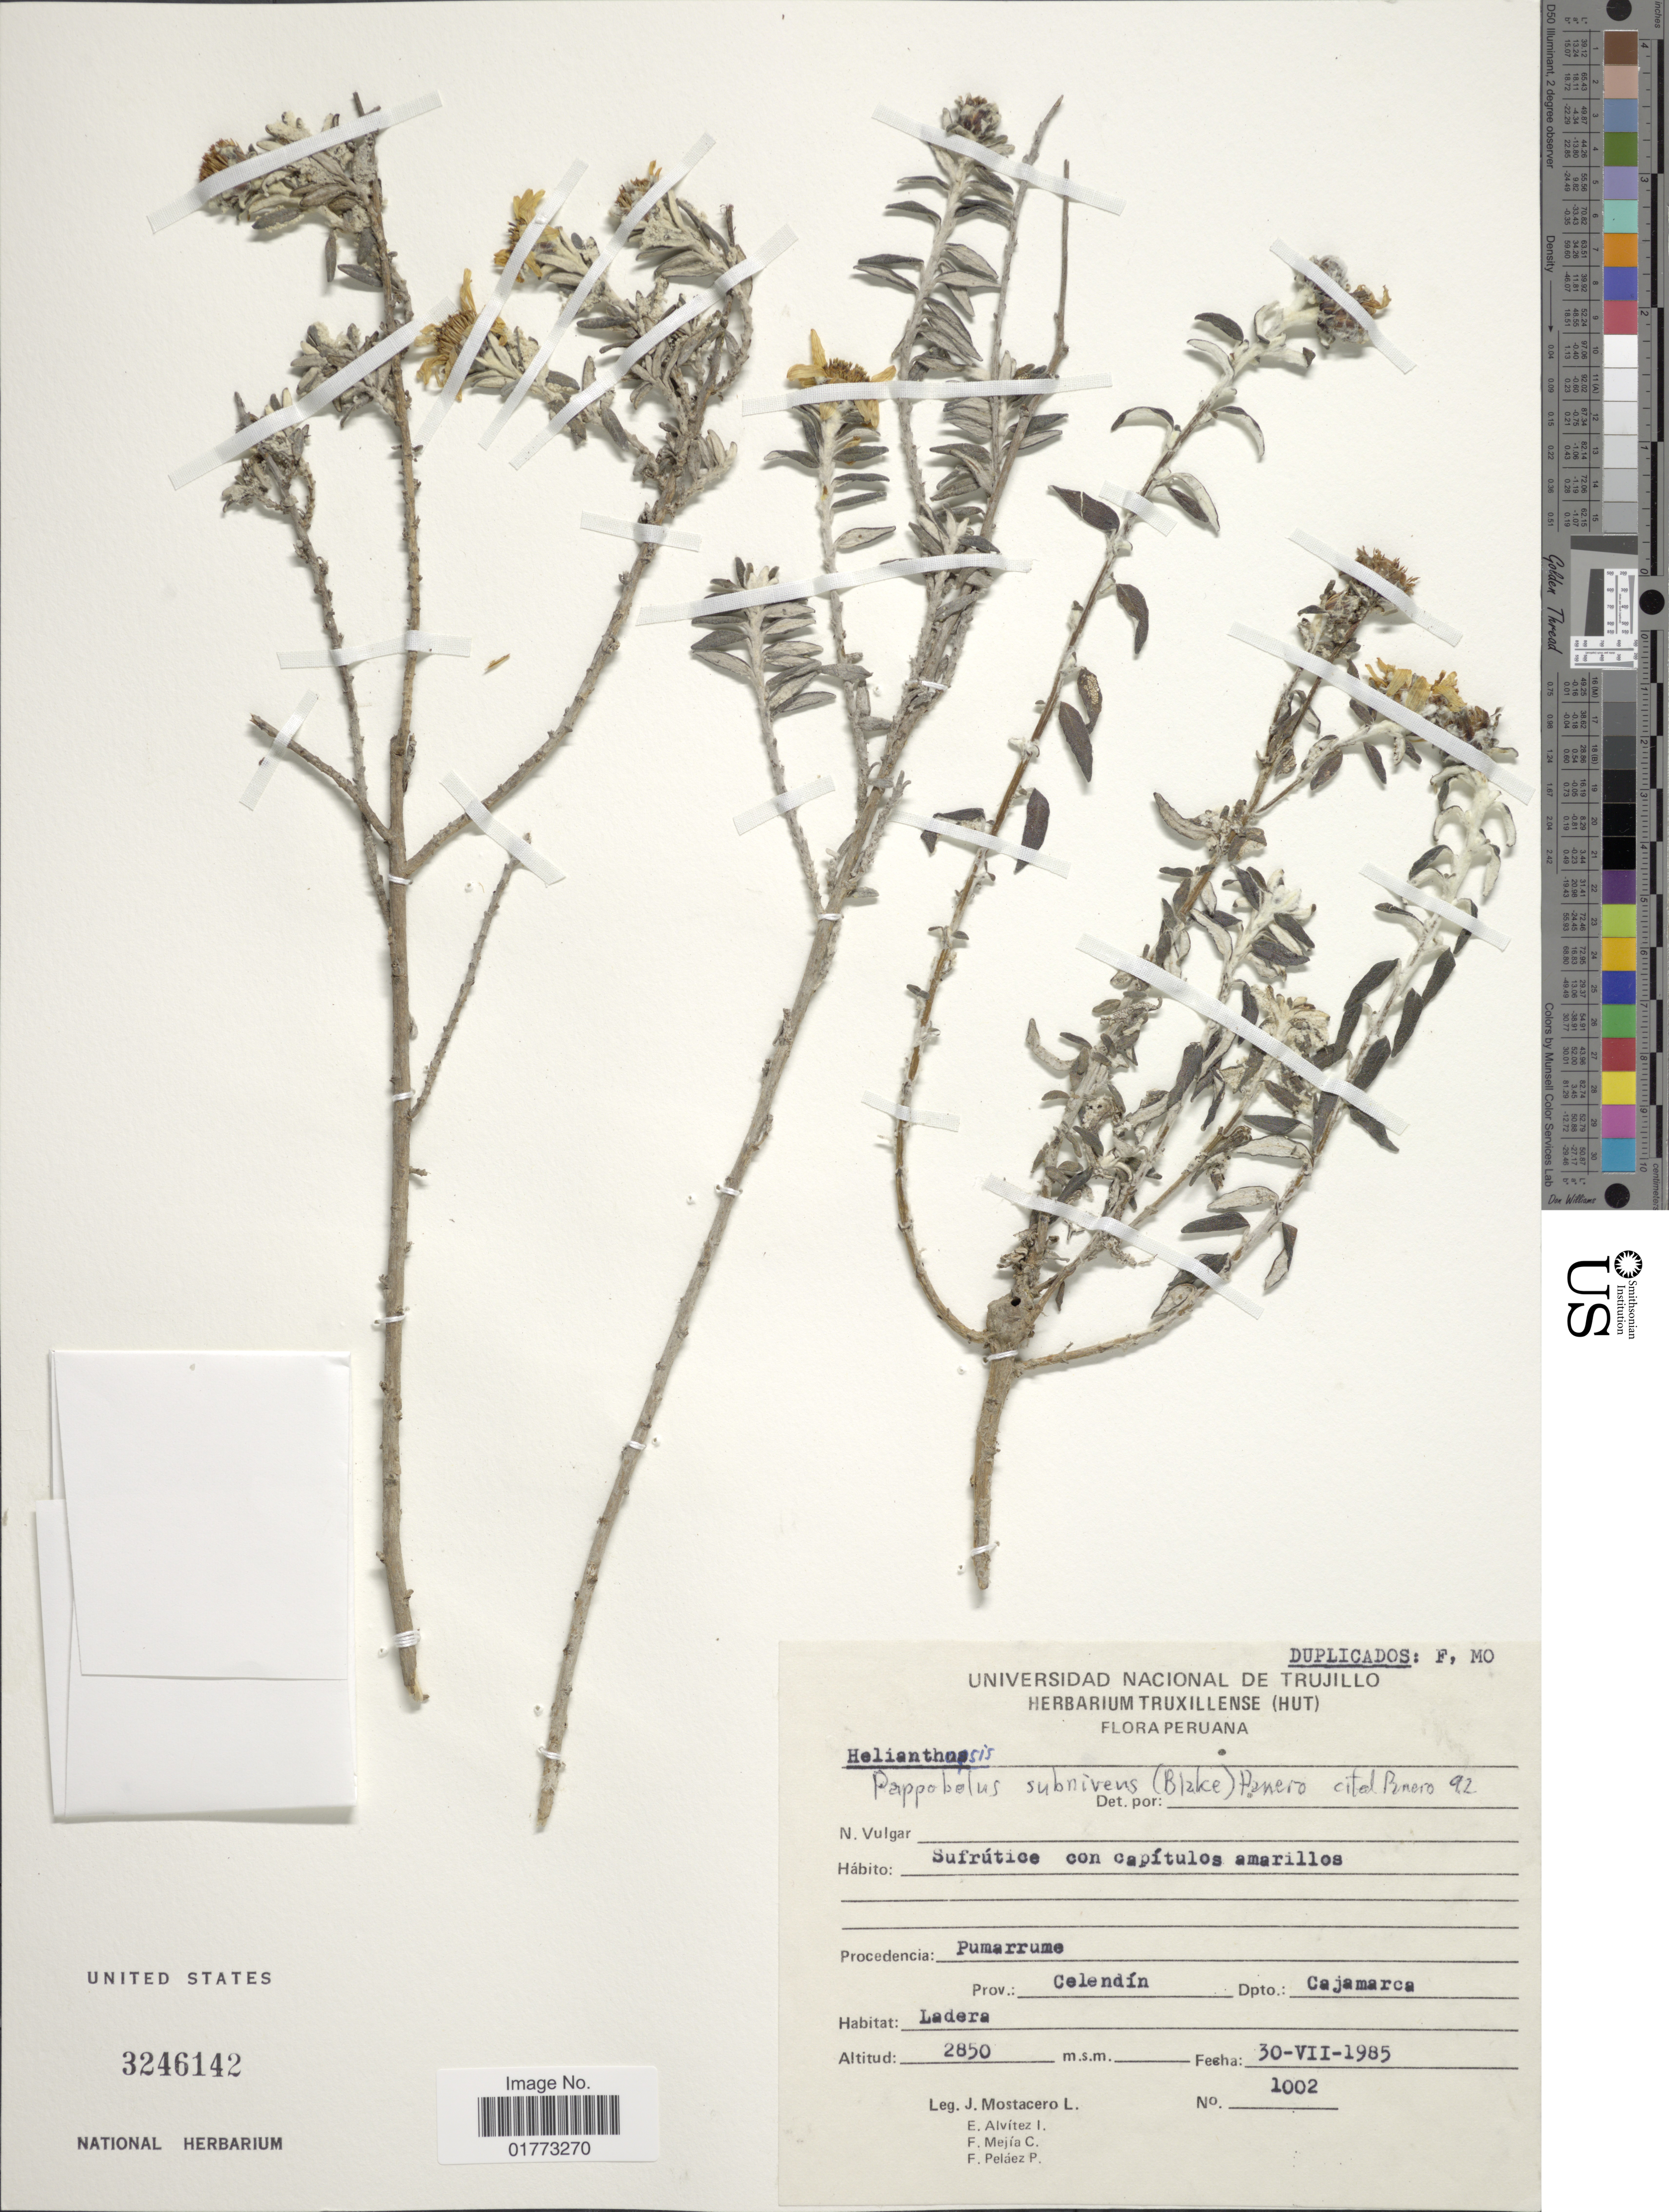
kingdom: Plantae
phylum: Tracheophyta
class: Magnoliopsida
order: Asterales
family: Asteraceae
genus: Pappobolus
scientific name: Pappobolus subniveus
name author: (S.F. Blake) Panero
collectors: J. Mostacero L., E. Alvitez I., F. Mejia C. & F. Pelaez P.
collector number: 1002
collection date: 1985-07-30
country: Peru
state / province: Cajamarca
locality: Procdencia: Pumarrume, Prov.: Celendín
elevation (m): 2850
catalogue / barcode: US 3246142